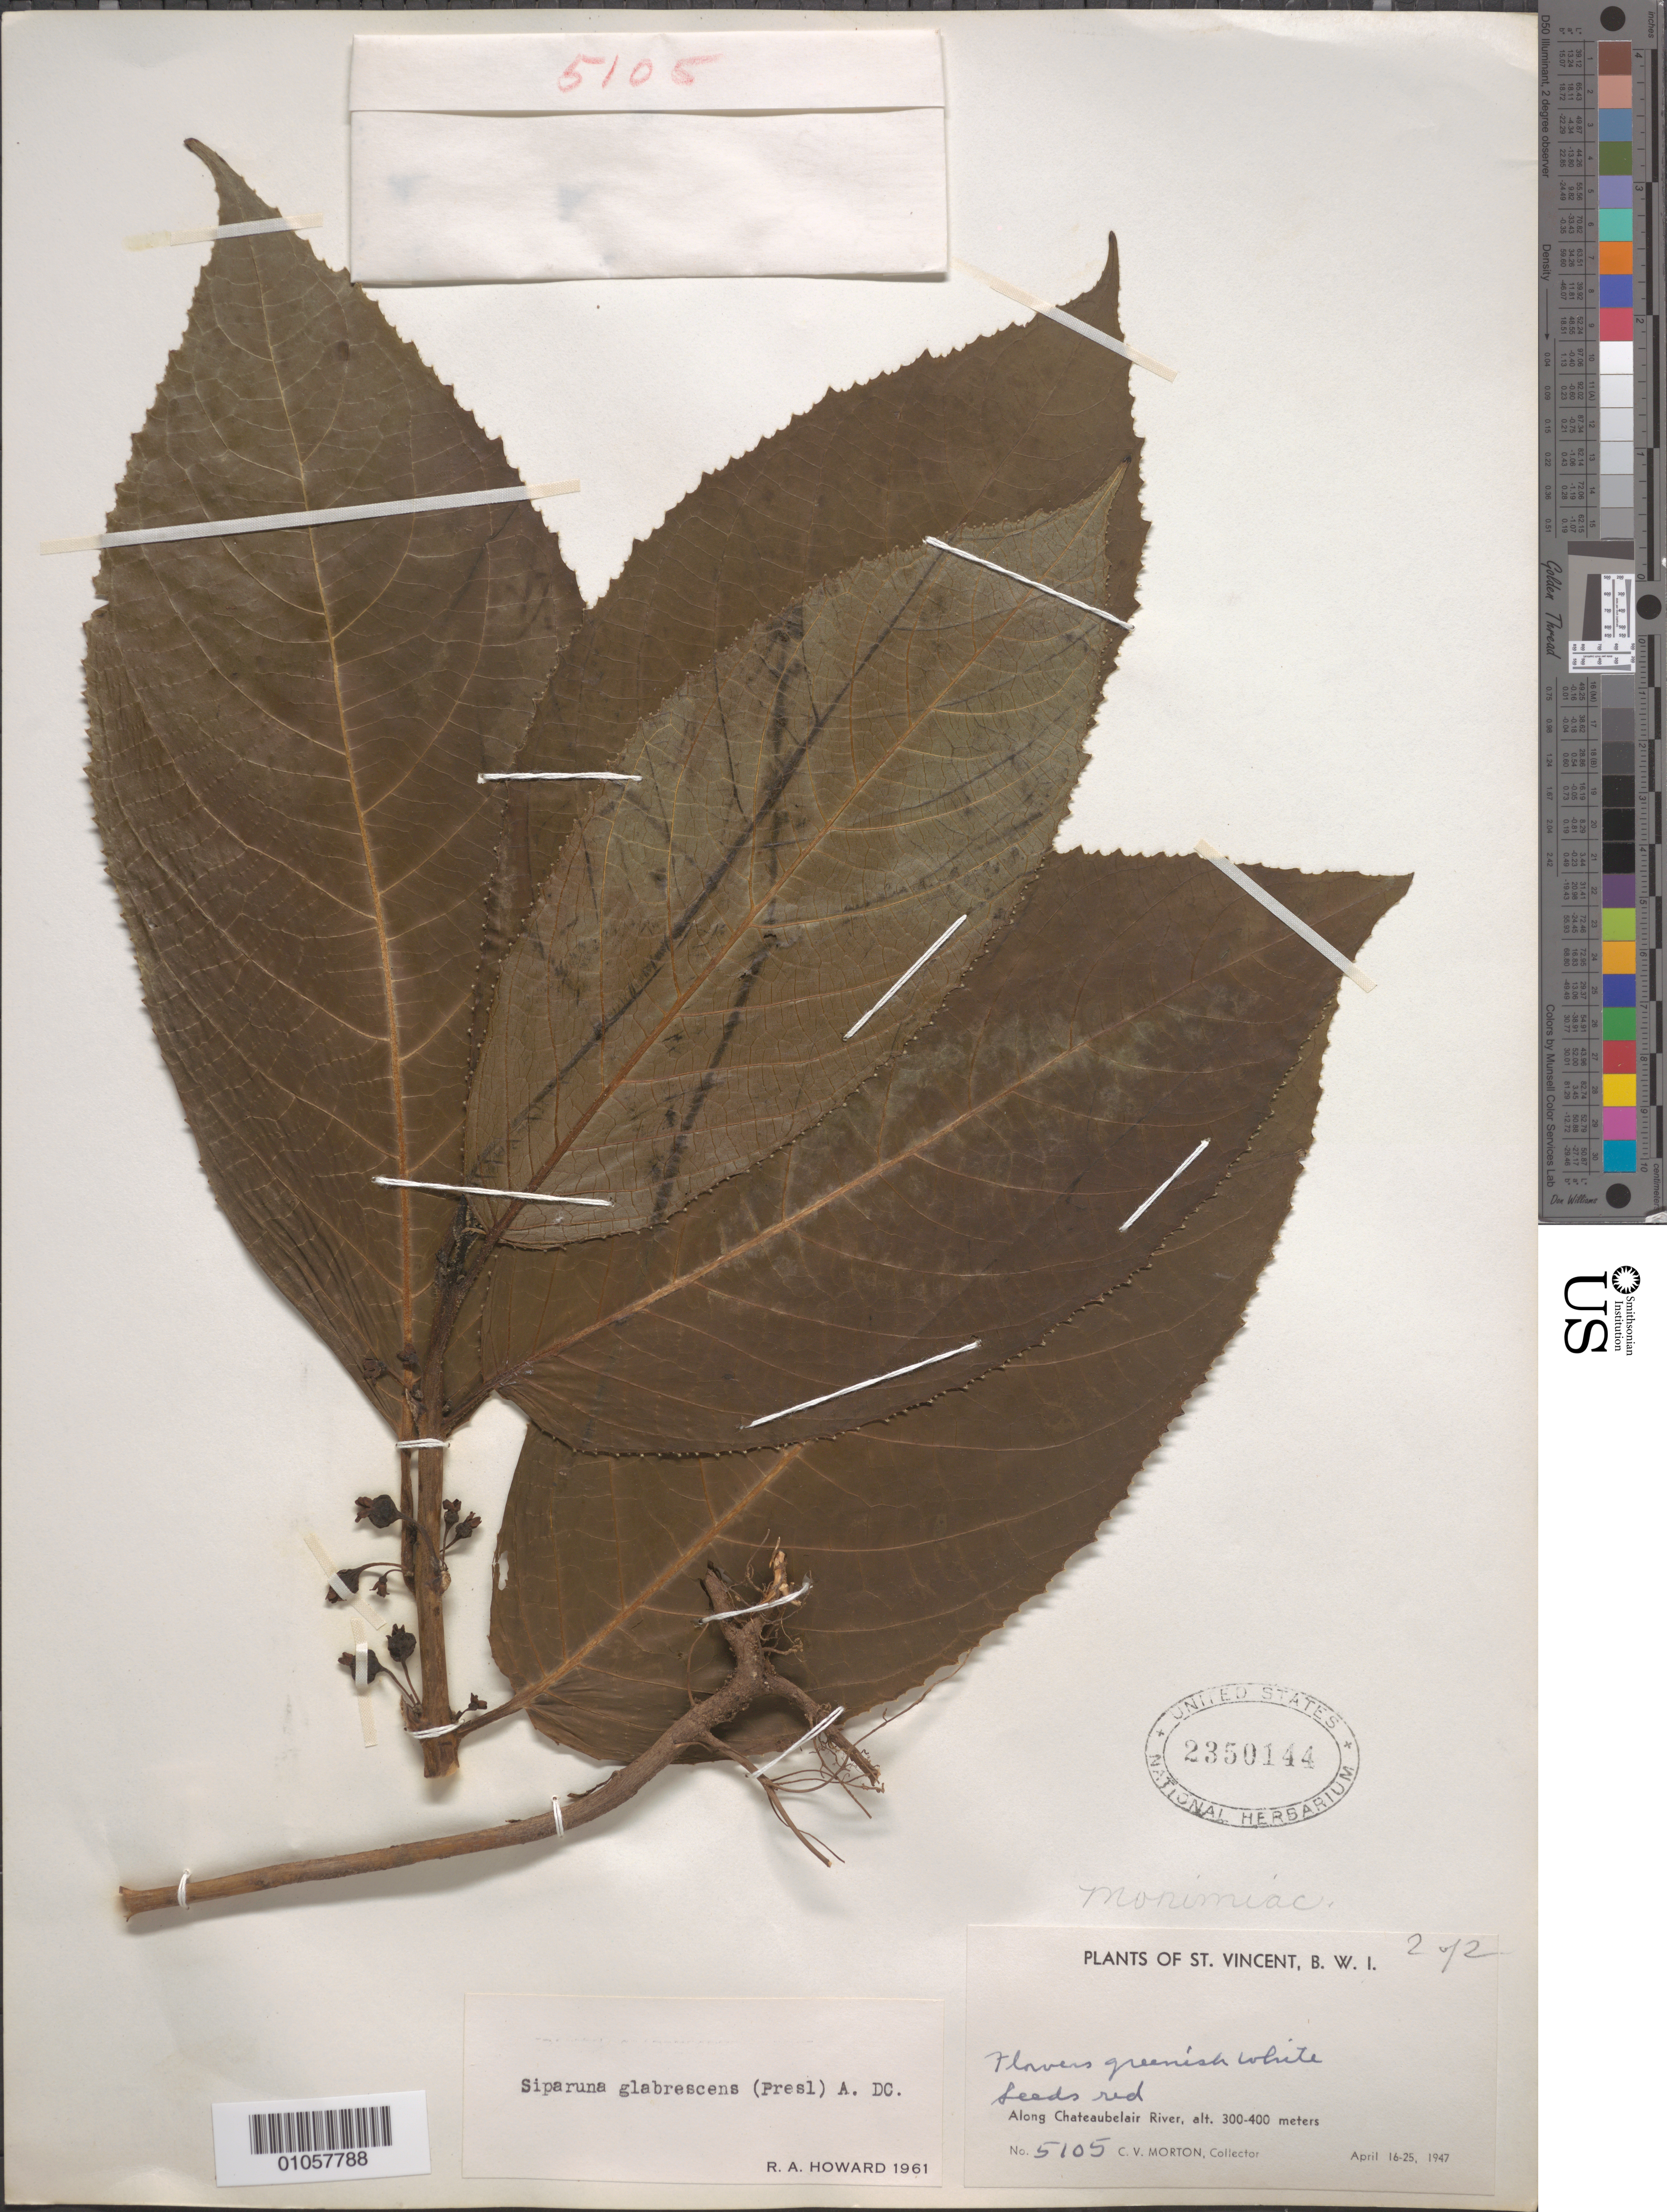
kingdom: Plantae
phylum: Tracheophyta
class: Magnoliopsida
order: Laurales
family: Siparunaceae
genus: Siparuna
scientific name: Siparuna glabrescens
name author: (C. Presl) A. DC.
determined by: Howard, R. A.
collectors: C. V. Morton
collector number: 5105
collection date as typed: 16 Apr 1947 to 25 Apr 1947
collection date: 1947-04-16/1947-04-25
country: St. Vincent - Grenadines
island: St. Vincent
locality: Chateaubelair River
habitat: Along river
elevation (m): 300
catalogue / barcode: US 2350144